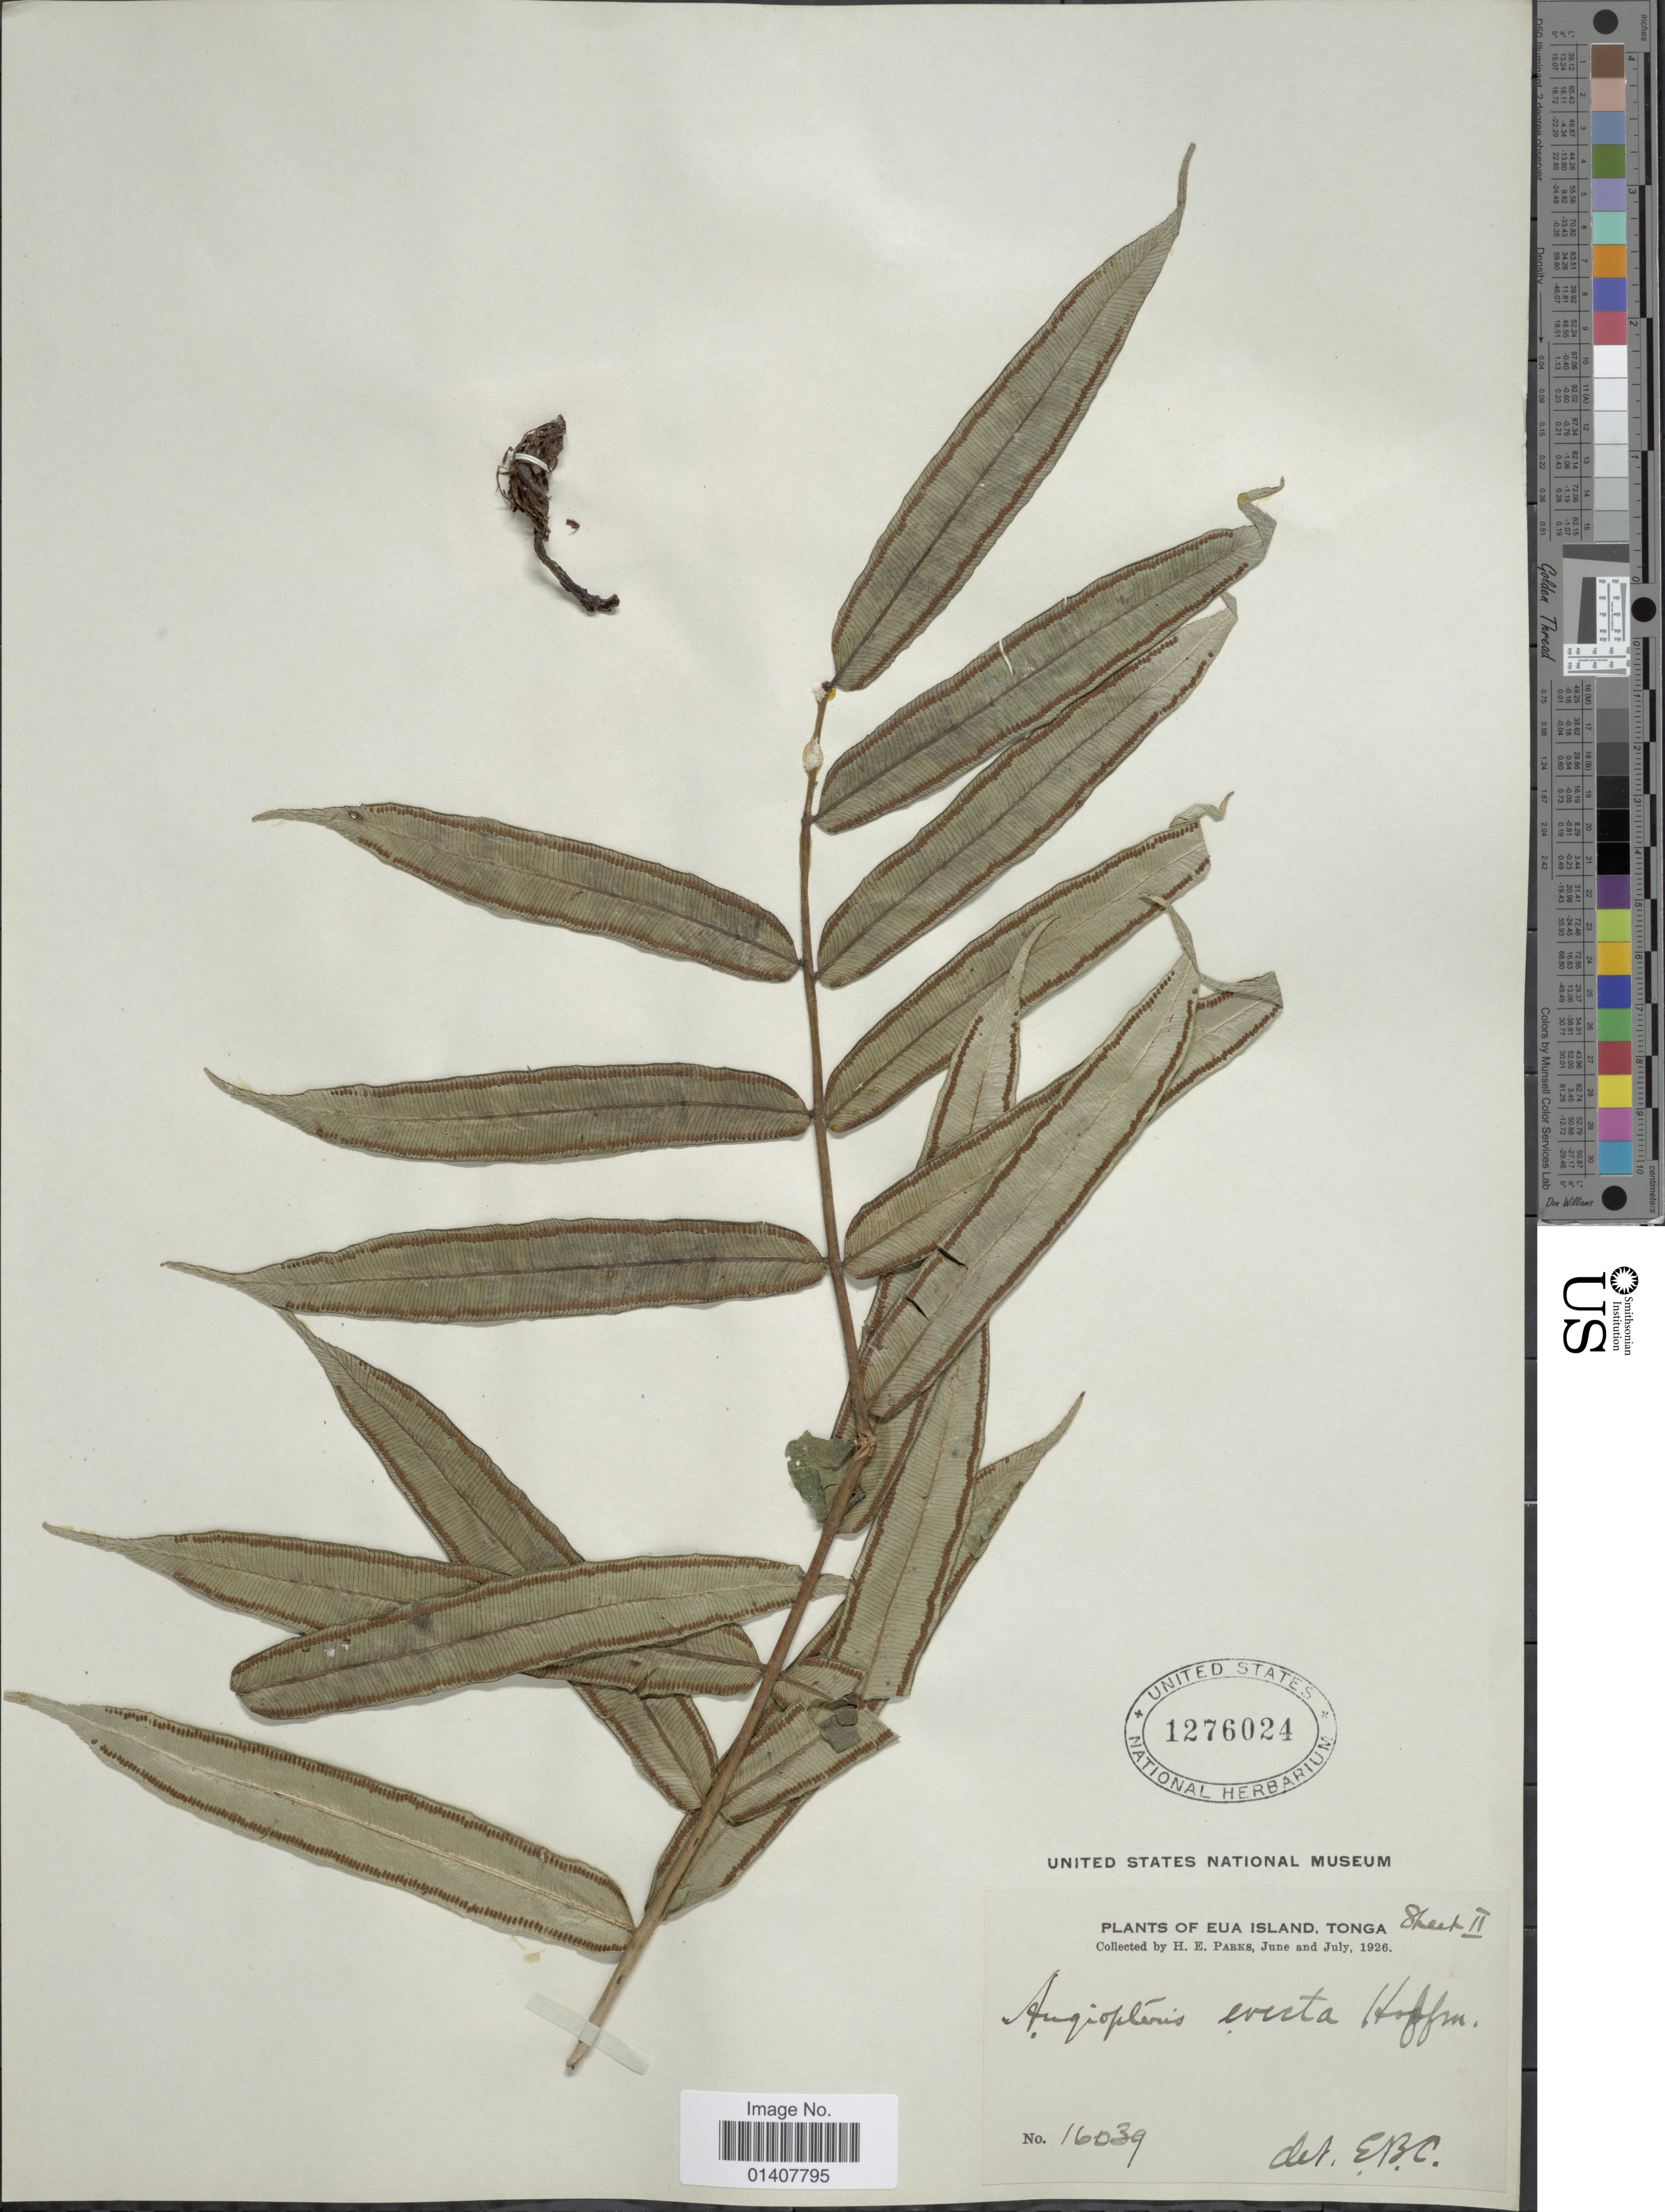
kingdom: Plantae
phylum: Tracheophyta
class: Polypodiopsida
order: Marattiales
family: Marattiaceae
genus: Angiopteris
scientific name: Angiopteris evecta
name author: (G. Forst.) Hoffm.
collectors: H. E. Parks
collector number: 16039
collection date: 1926-06/1926-07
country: Tonga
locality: Eua Island, Tonga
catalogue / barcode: US 1276024